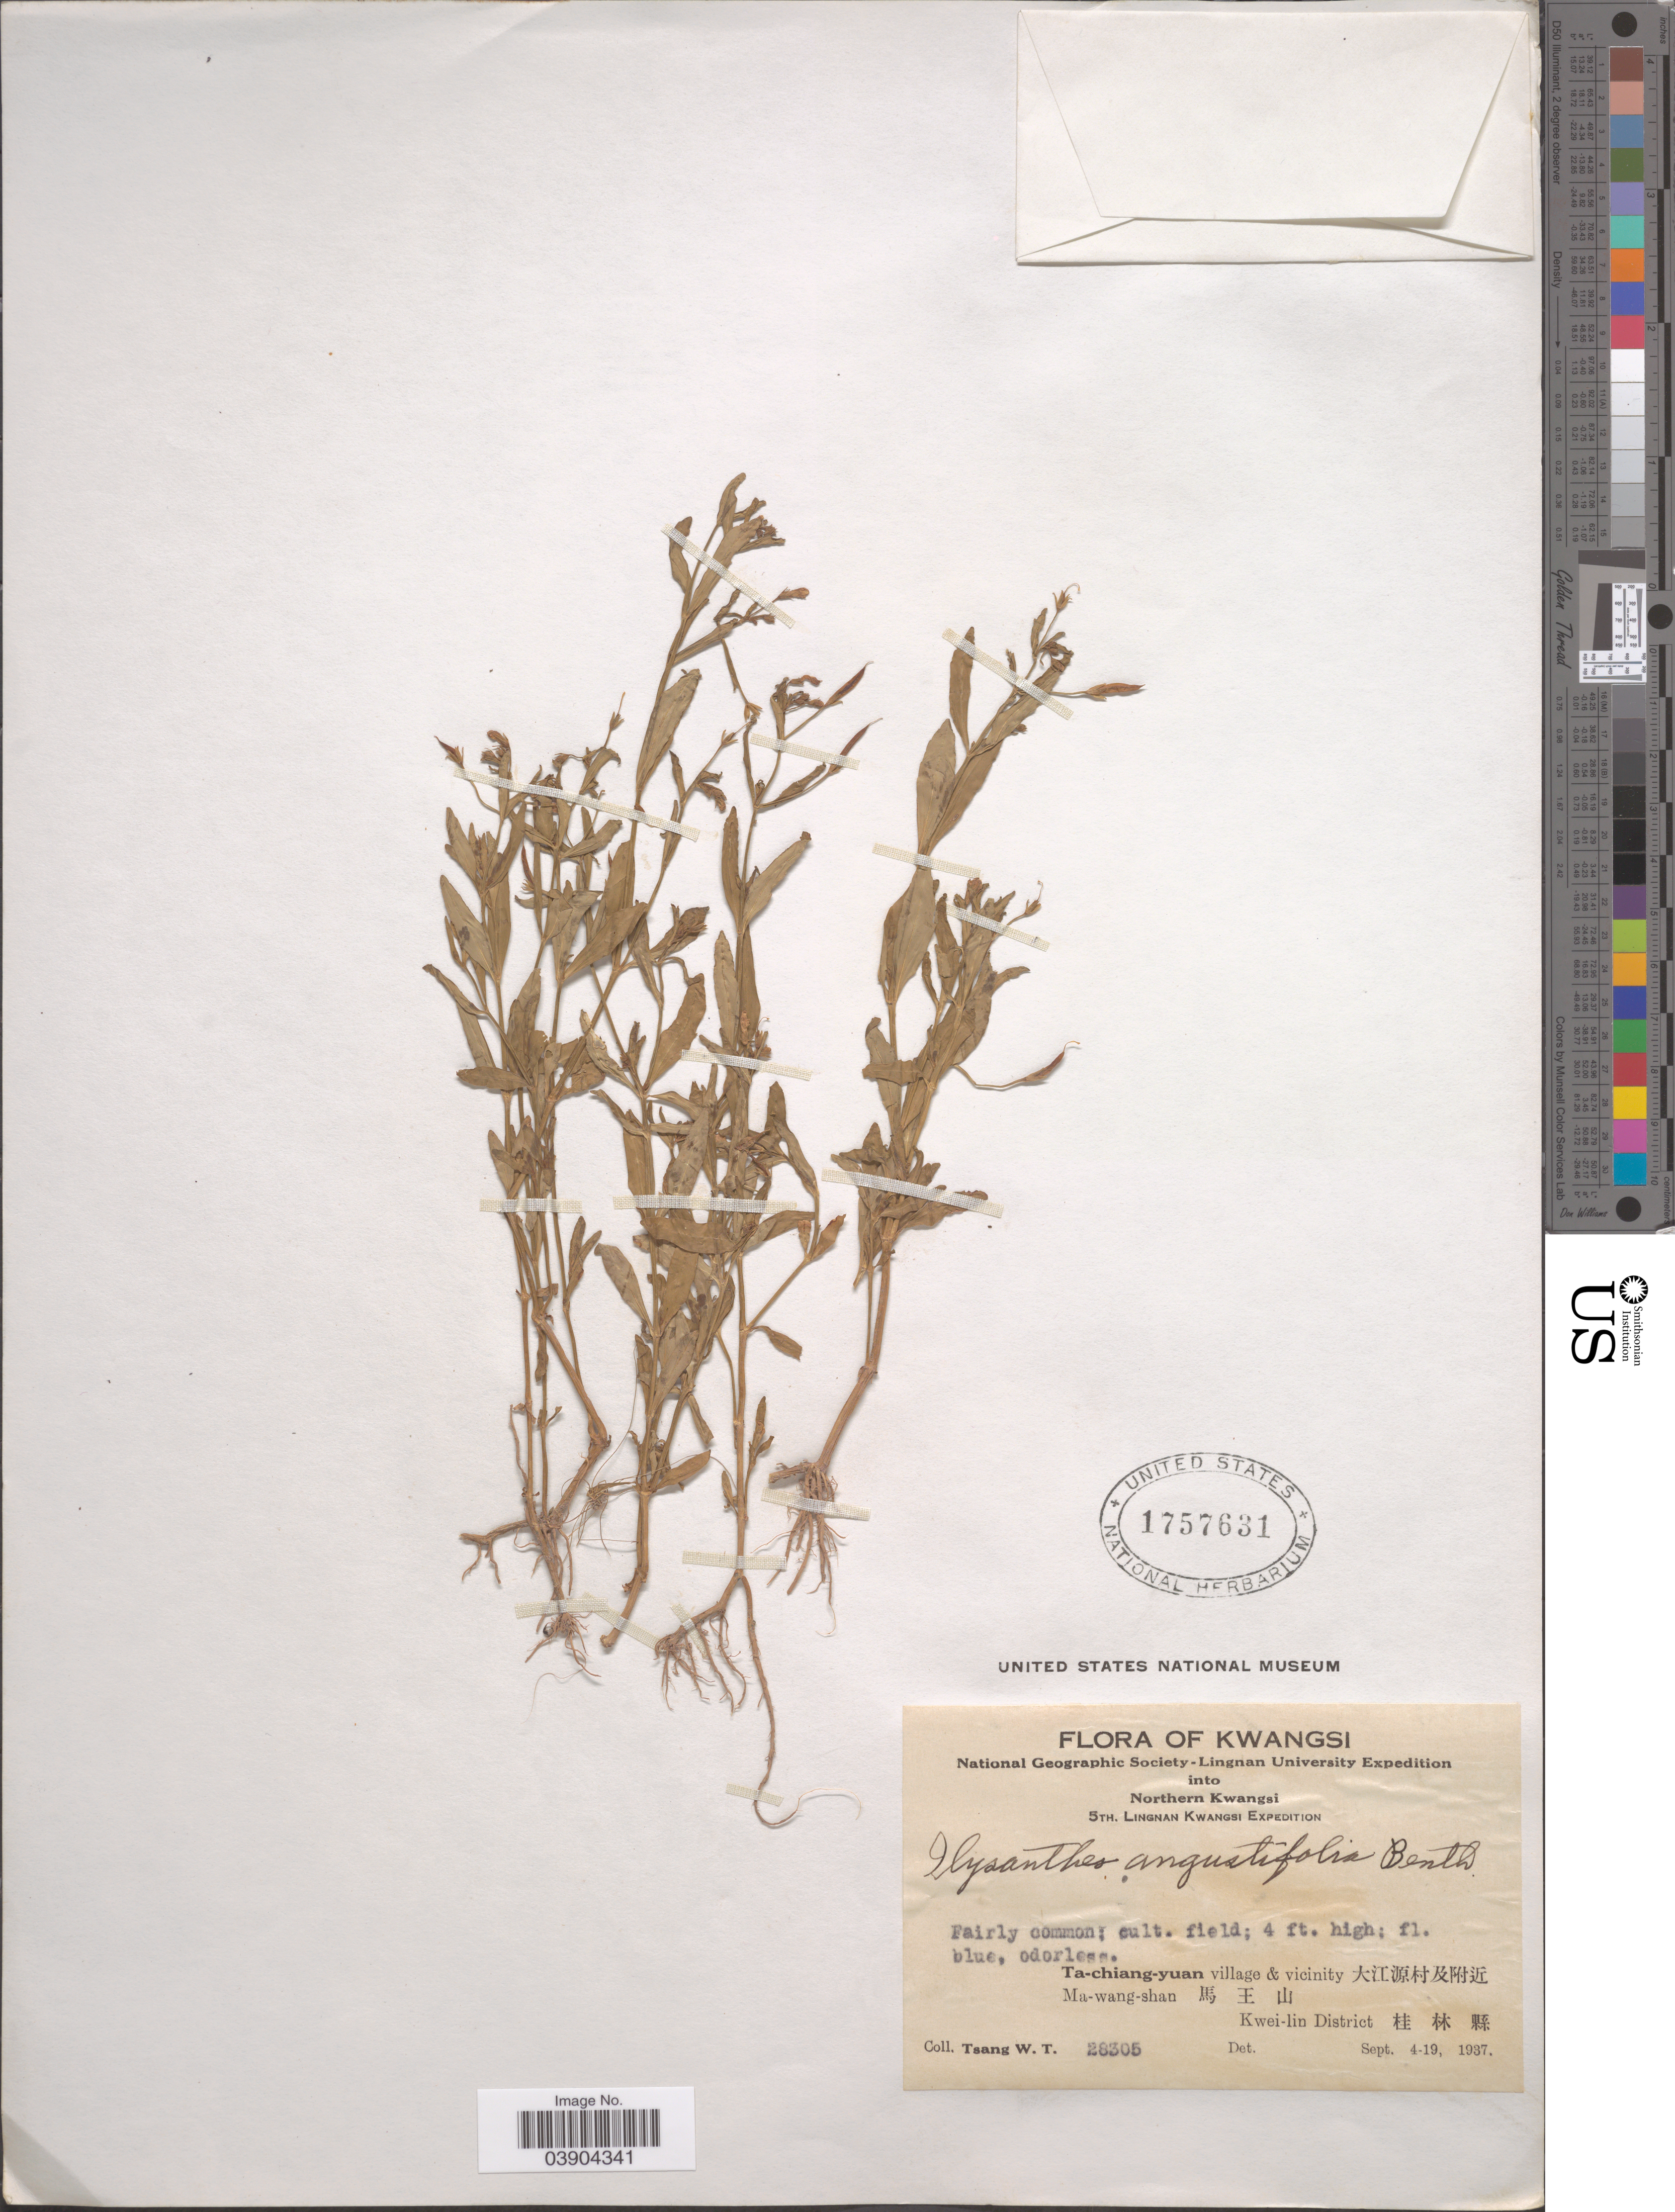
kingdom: Plantae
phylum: Tracheophyta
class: Magnoliopsida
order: Lamiales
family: Linderniaceae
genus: Lindernia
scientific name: Lindernia angustifolia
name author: (Benth.) Wettst.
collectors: W. T. Tsang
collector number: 28305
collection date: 1937-09-04/1937-09-19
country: China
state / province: Guangxi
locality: Kwangsi. Northern Kwangsi. Ta-chiang-yuan village & vicinity X. Ma-wang-shan X. Kwei-lin District X.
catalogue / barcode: US 1757631